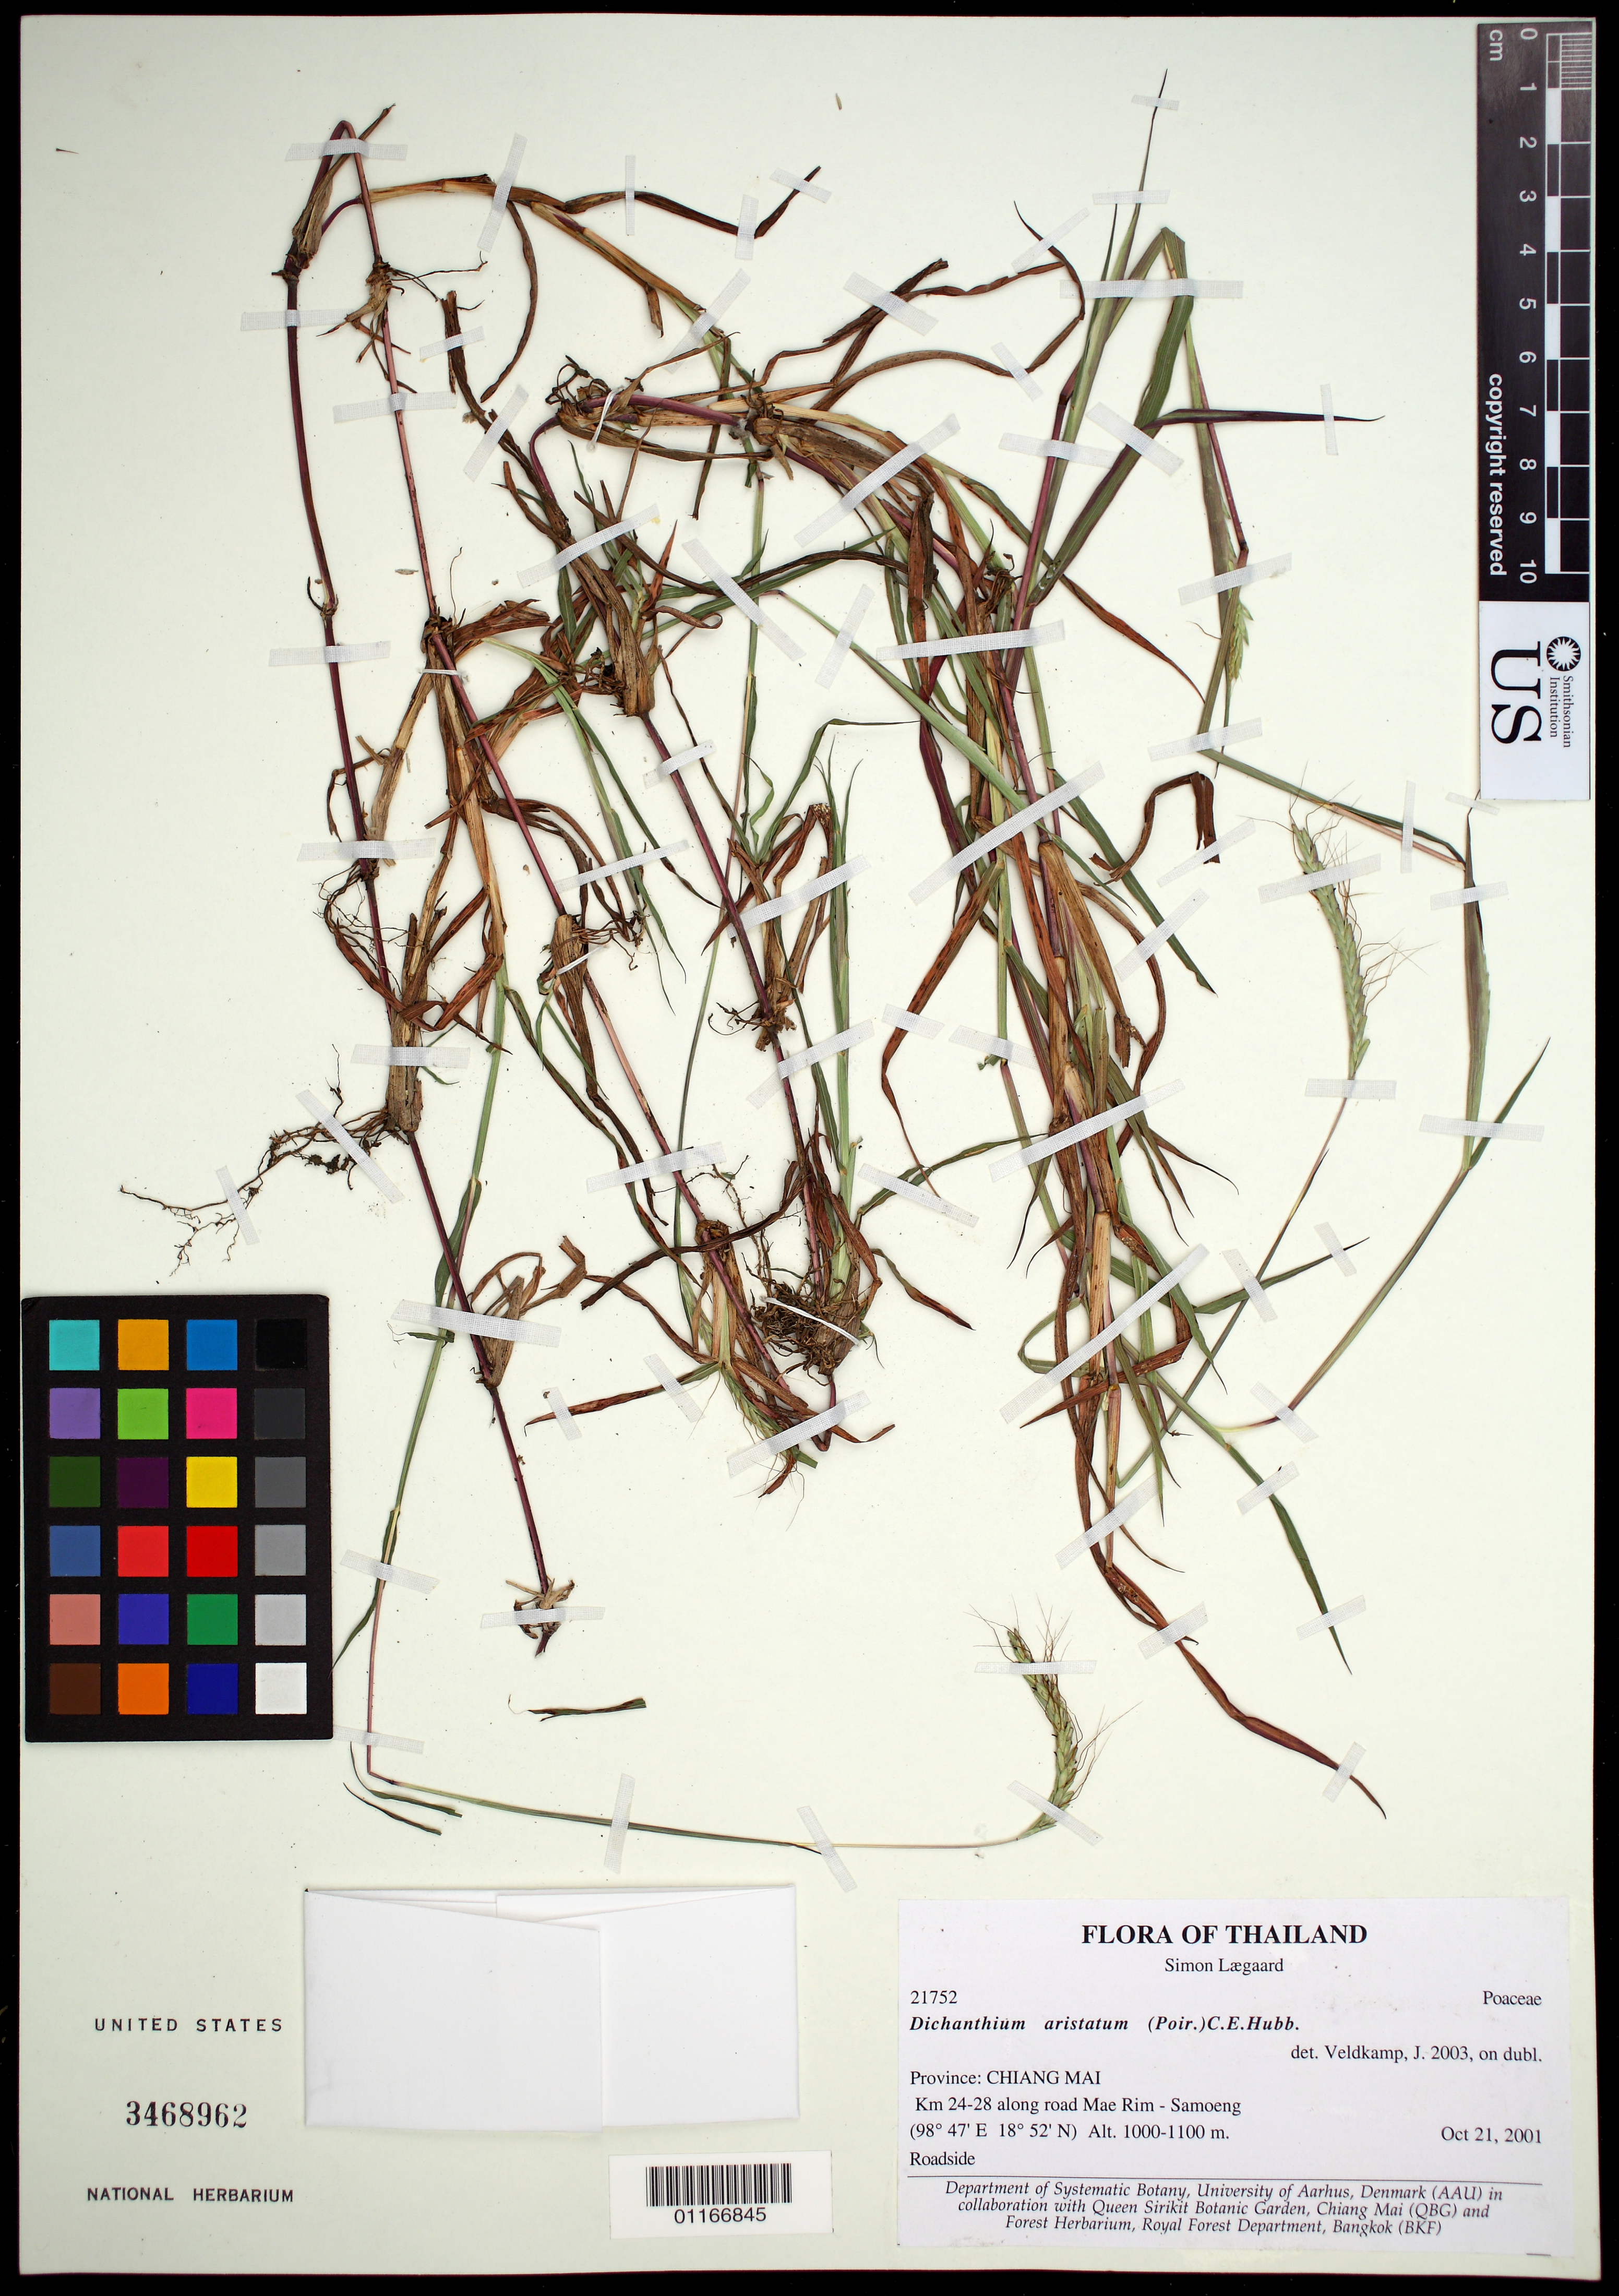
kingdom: Plantae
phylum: Tracheophyta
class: Liliopsida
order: Poales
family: Poaceae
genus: Dichanthium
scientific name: Dichanthium aristatum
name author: (Poir.) C.E. Hubb.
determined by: Veldkamp, J. F.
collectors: S. Lægaard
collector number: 21752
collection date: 2001-10-21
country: Thailand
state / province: Chiang Mai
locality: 42-28 km along road Mae Rim-Samoeng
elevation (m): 1000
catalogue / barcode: US 3468962